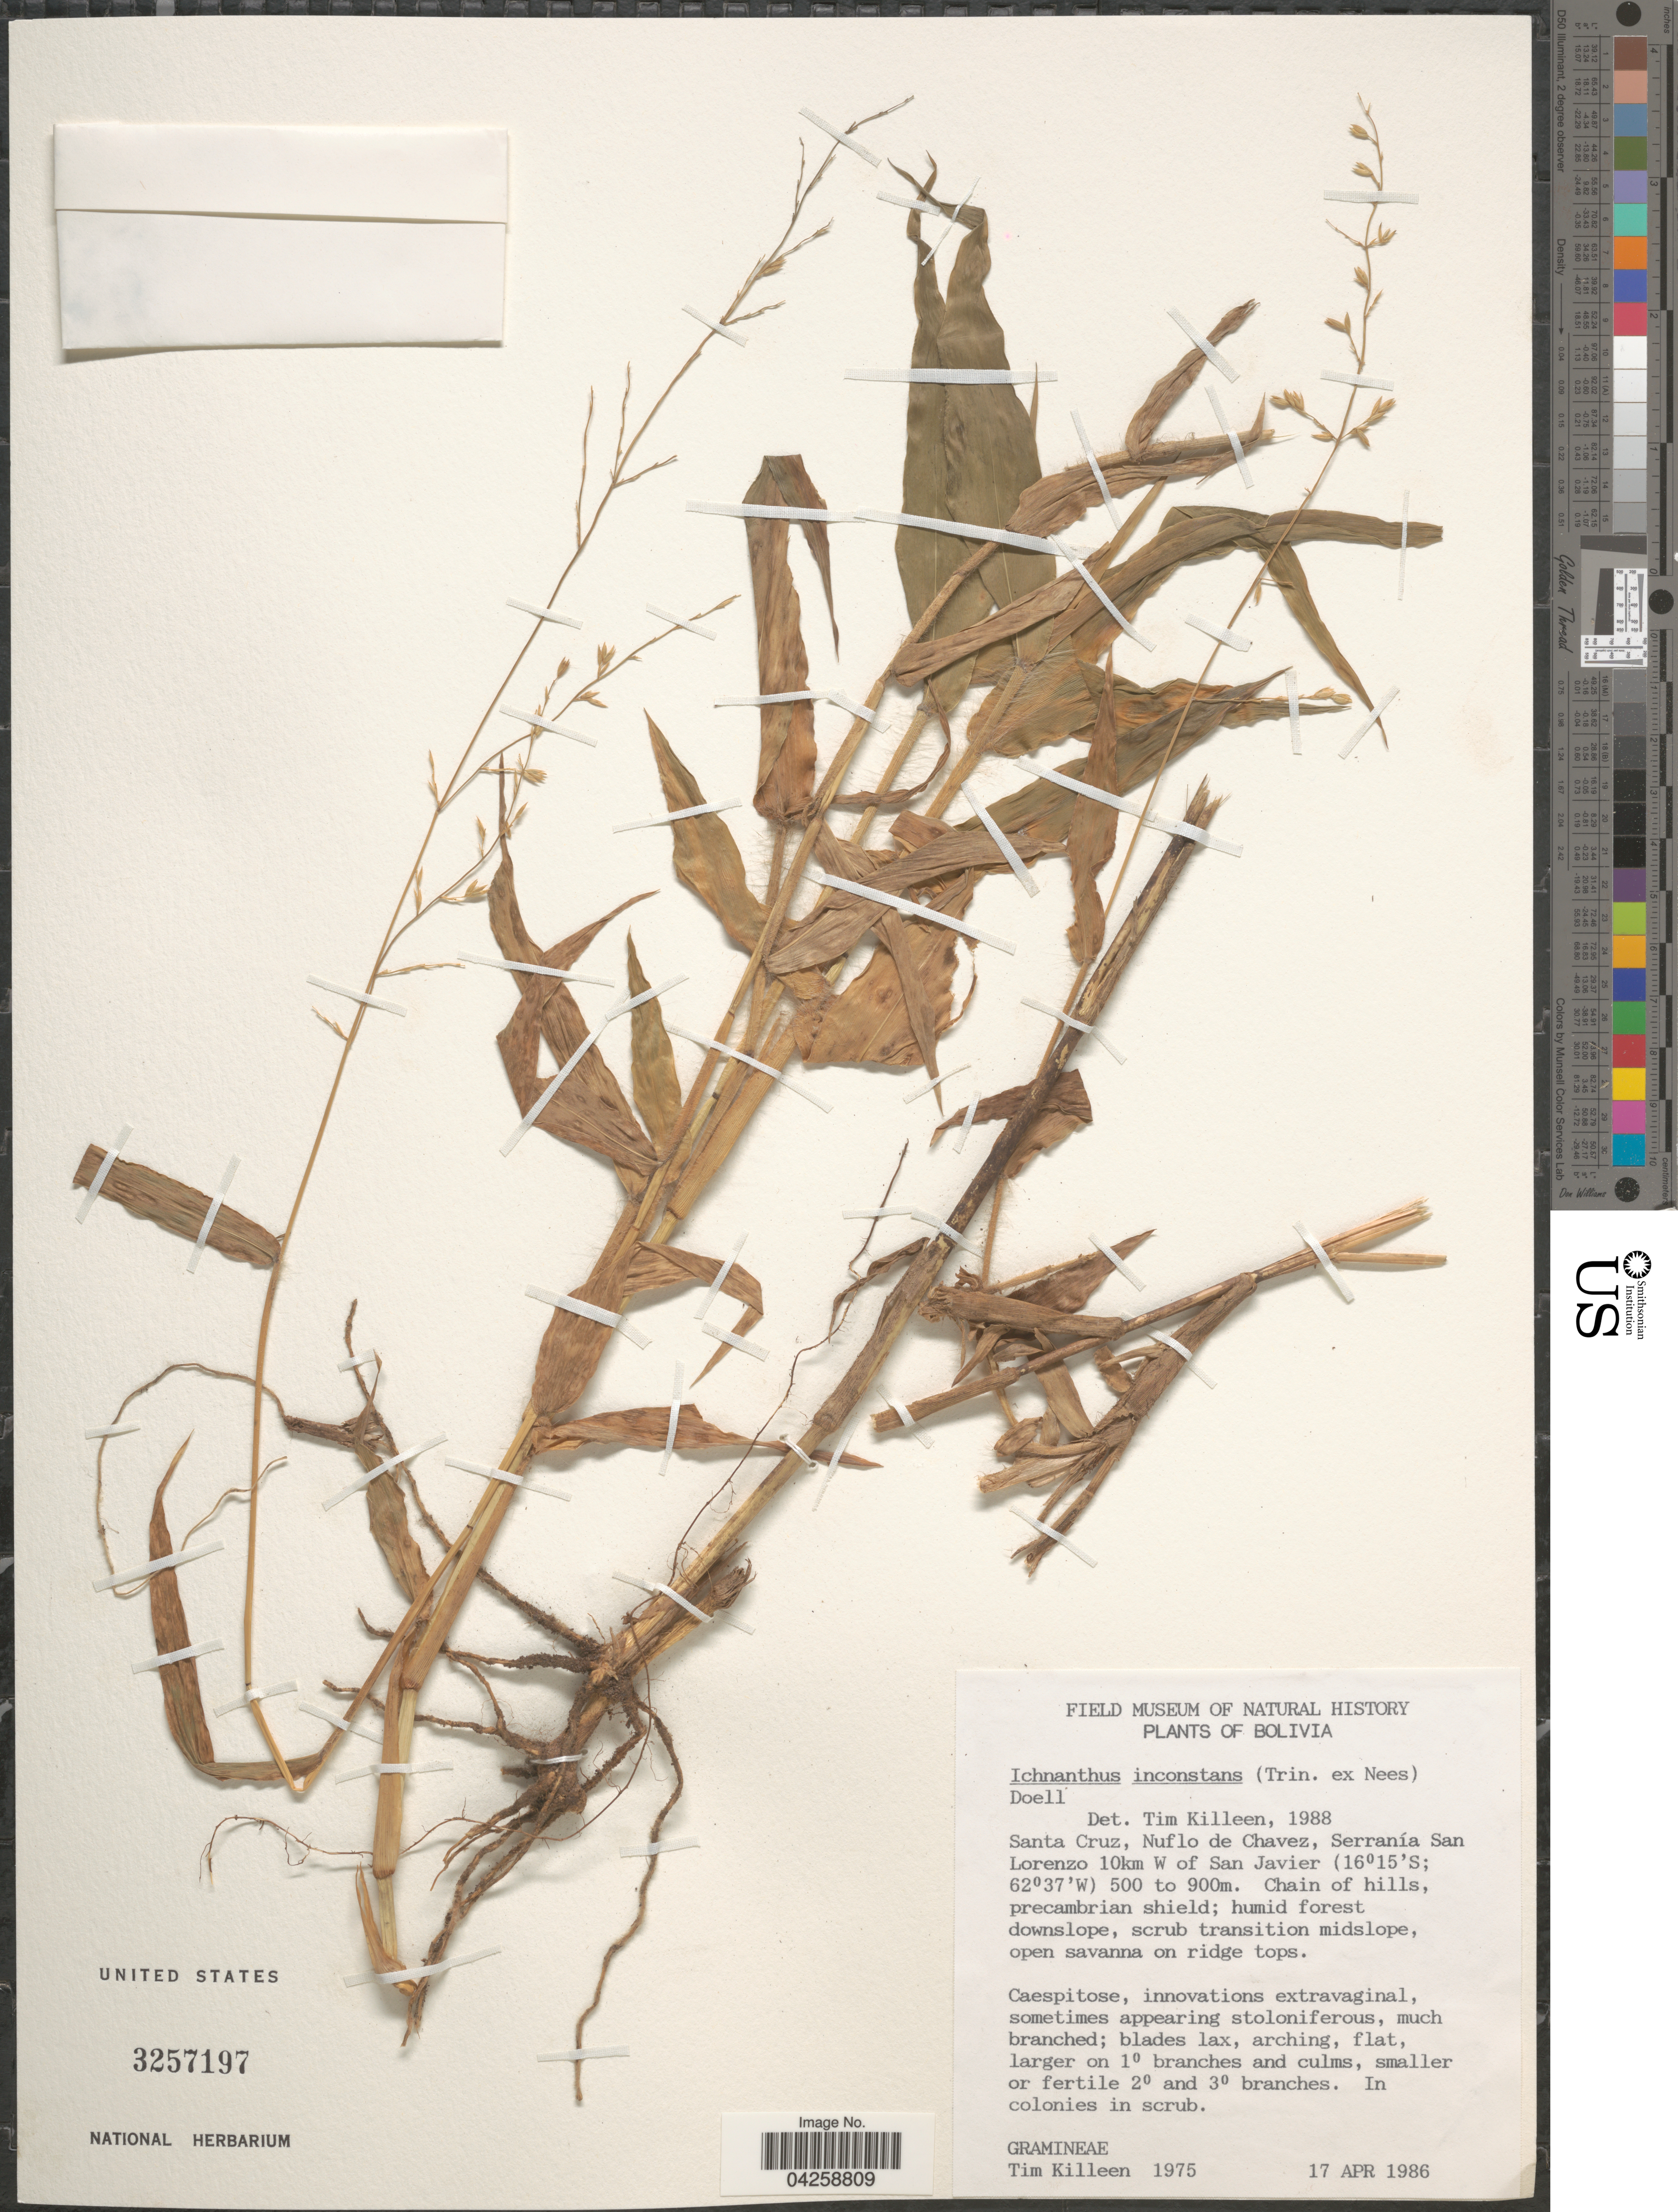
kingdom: Plantae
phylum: Tracheophyta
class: Liliopsida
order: Poales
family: Poaceae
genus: Ichnanthus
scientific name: Ichnanthus inconstans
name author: (Trin. ex Nees) Döll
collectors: T. J. Killeen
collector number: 1975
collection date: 1986-04-17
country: Bolivia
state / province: Santa Cruz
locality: Nuflo de Chavez, Serranía San Lorenzo 10km W of San Javier.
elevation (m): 500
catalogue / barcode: US 3257197